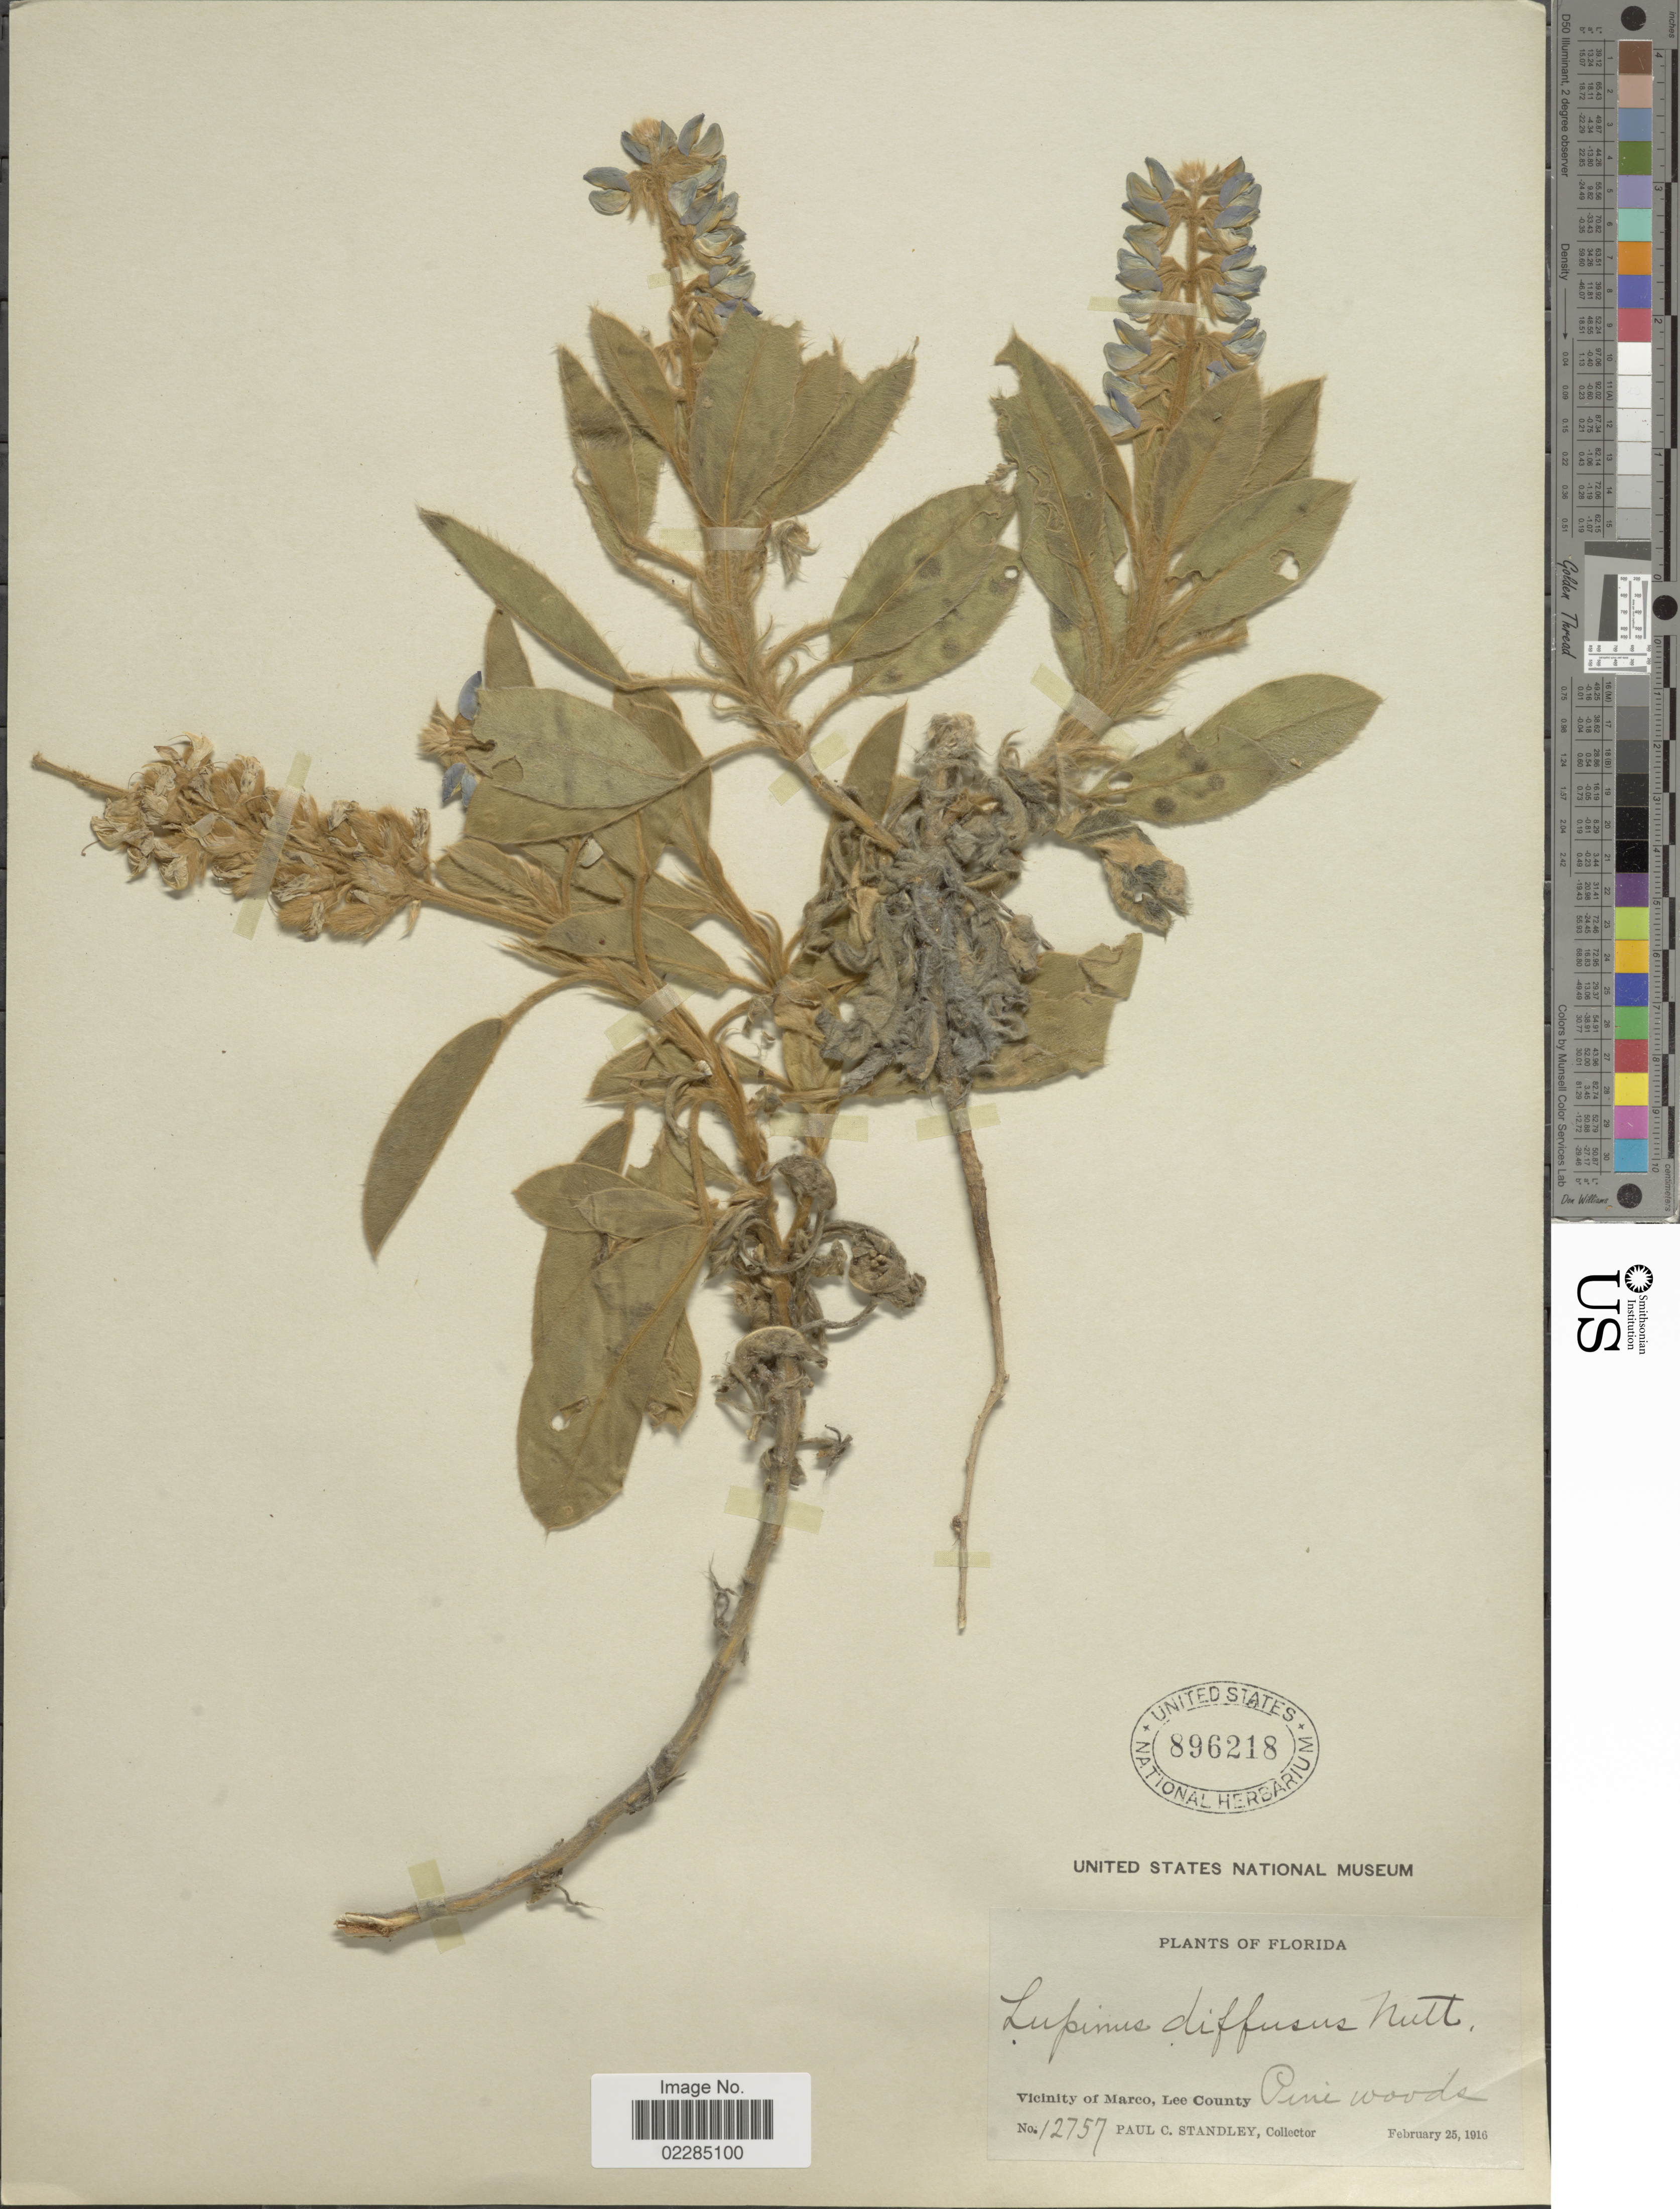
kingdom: Plantae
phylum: Tracheophyta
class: Magnoliopsida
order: Fabales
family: Fabaceae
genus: Lupinus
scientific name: Lupinus diffusus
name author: Nutt.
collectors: P. C. Standley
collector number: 12757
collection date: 1916-02-25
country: United States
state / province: Florida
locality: Vicinity of Marco, Lee County. Pine Woods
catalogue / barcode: US 896218